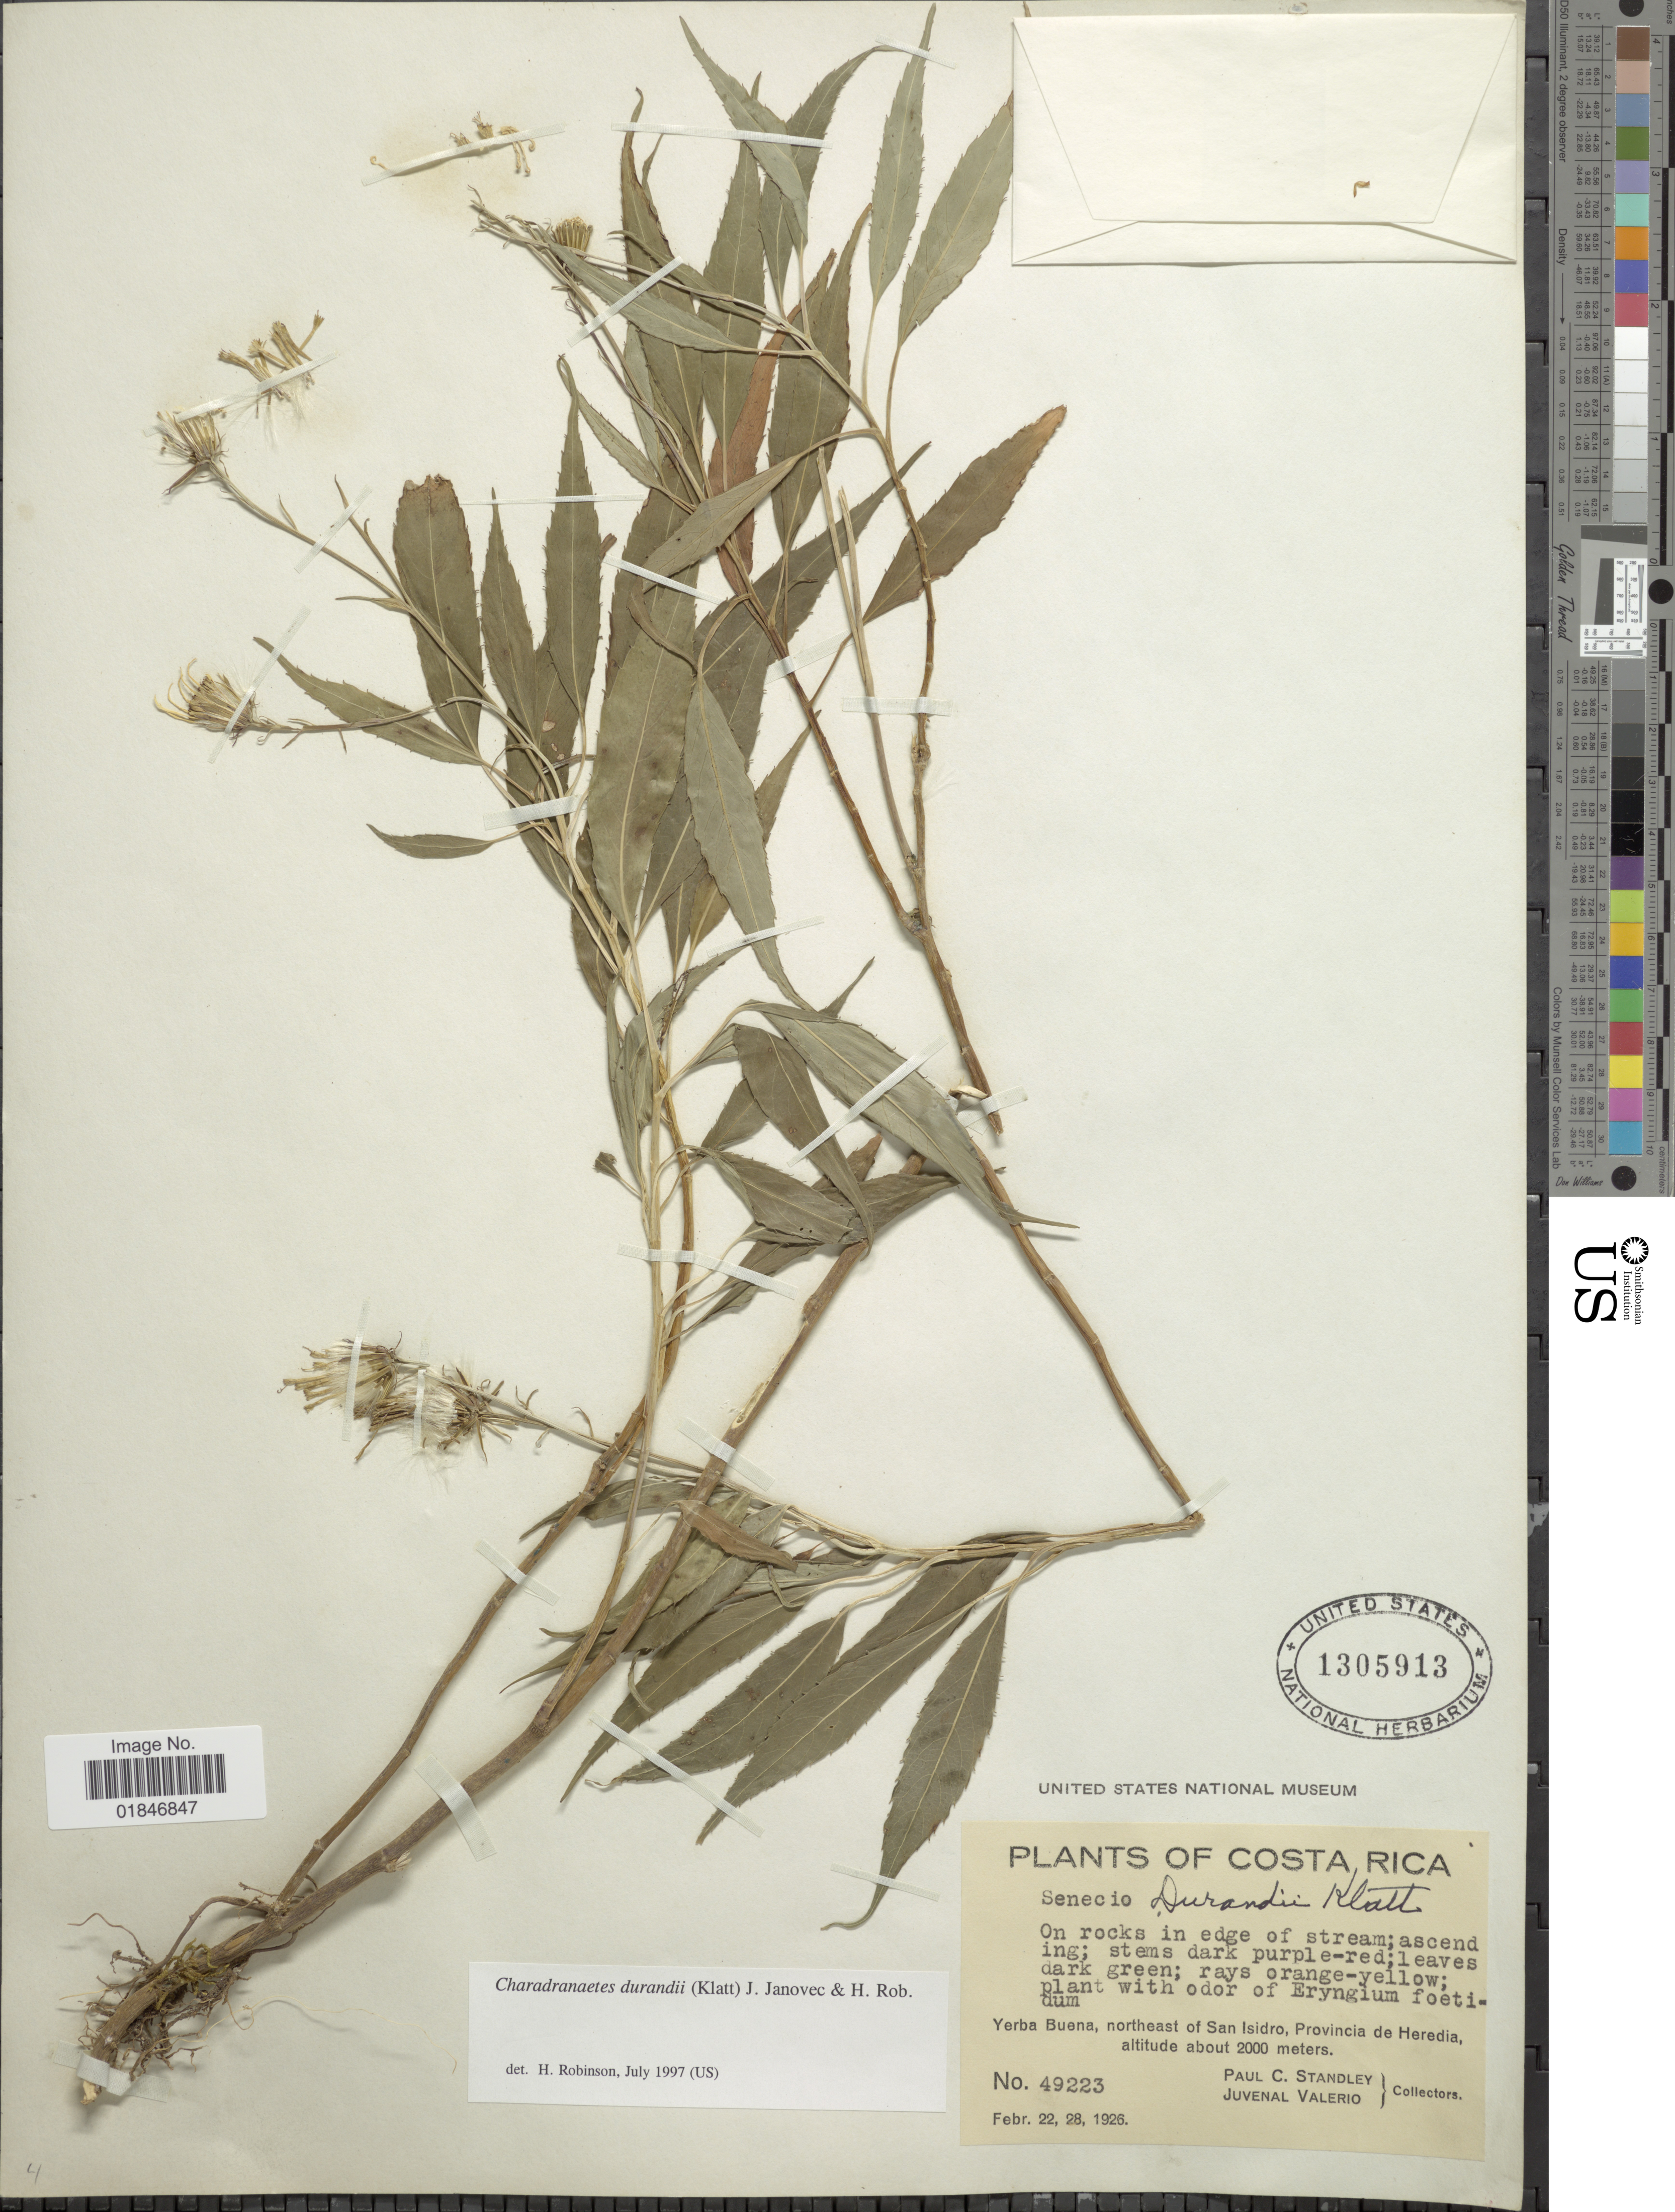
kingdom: Plantae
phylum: Tracheophyta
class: Magnoliopsida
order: Asterales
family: Asteraceae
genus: Charadranaetes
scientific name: Charadranaetes durandii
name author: (Klatt) & H. Rob.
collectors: P. C. Standley & J. Valerio R.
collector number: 49223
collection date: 1926-02-22/1926-02-28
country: Costa Rica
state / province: Heredia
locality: Yerba Buena, northeast of San Isidro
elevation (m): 2000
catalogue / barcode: US 1305913